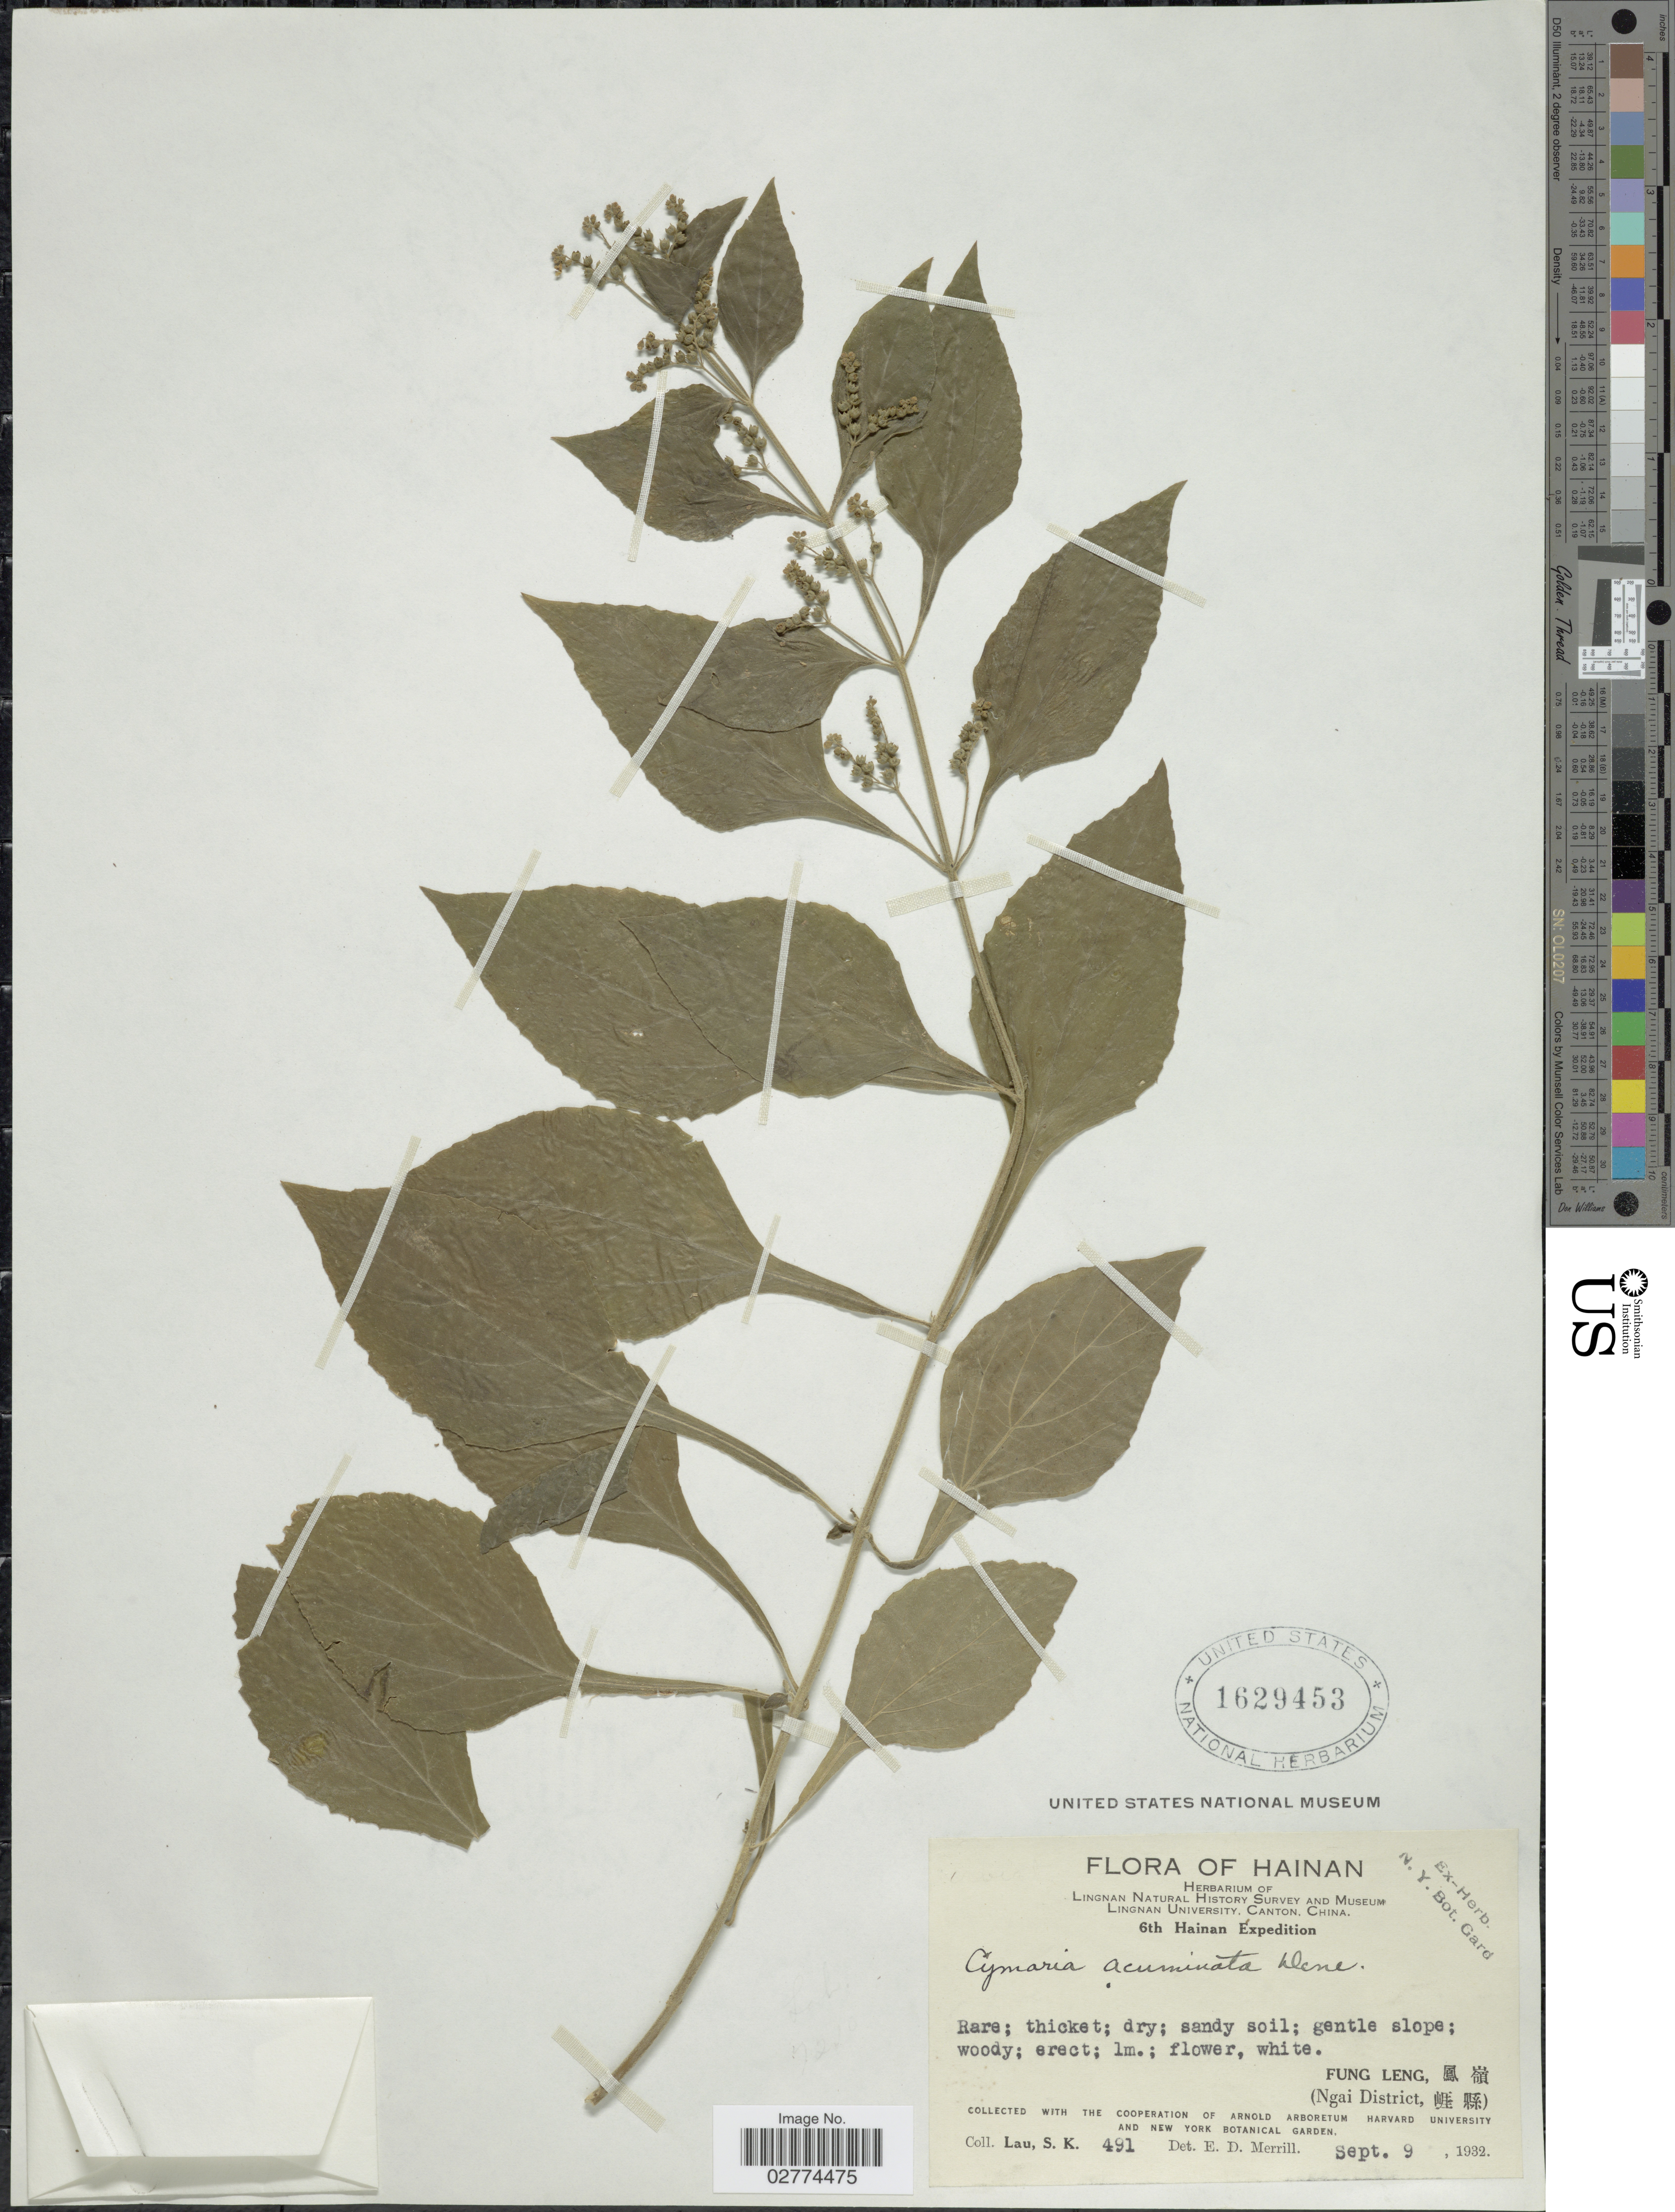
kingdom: Plantae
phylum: Tracheophyta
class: Magnoliopsida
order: Lamiales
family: Lamiaceae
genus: Cymaria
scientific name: Cymaria acuminata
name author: Decne.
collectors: S. K. Lau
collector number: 491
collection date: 1932-09-09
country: China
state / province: Hainan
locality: Fung Leng. (Ngai District).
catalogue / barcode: US 1629453